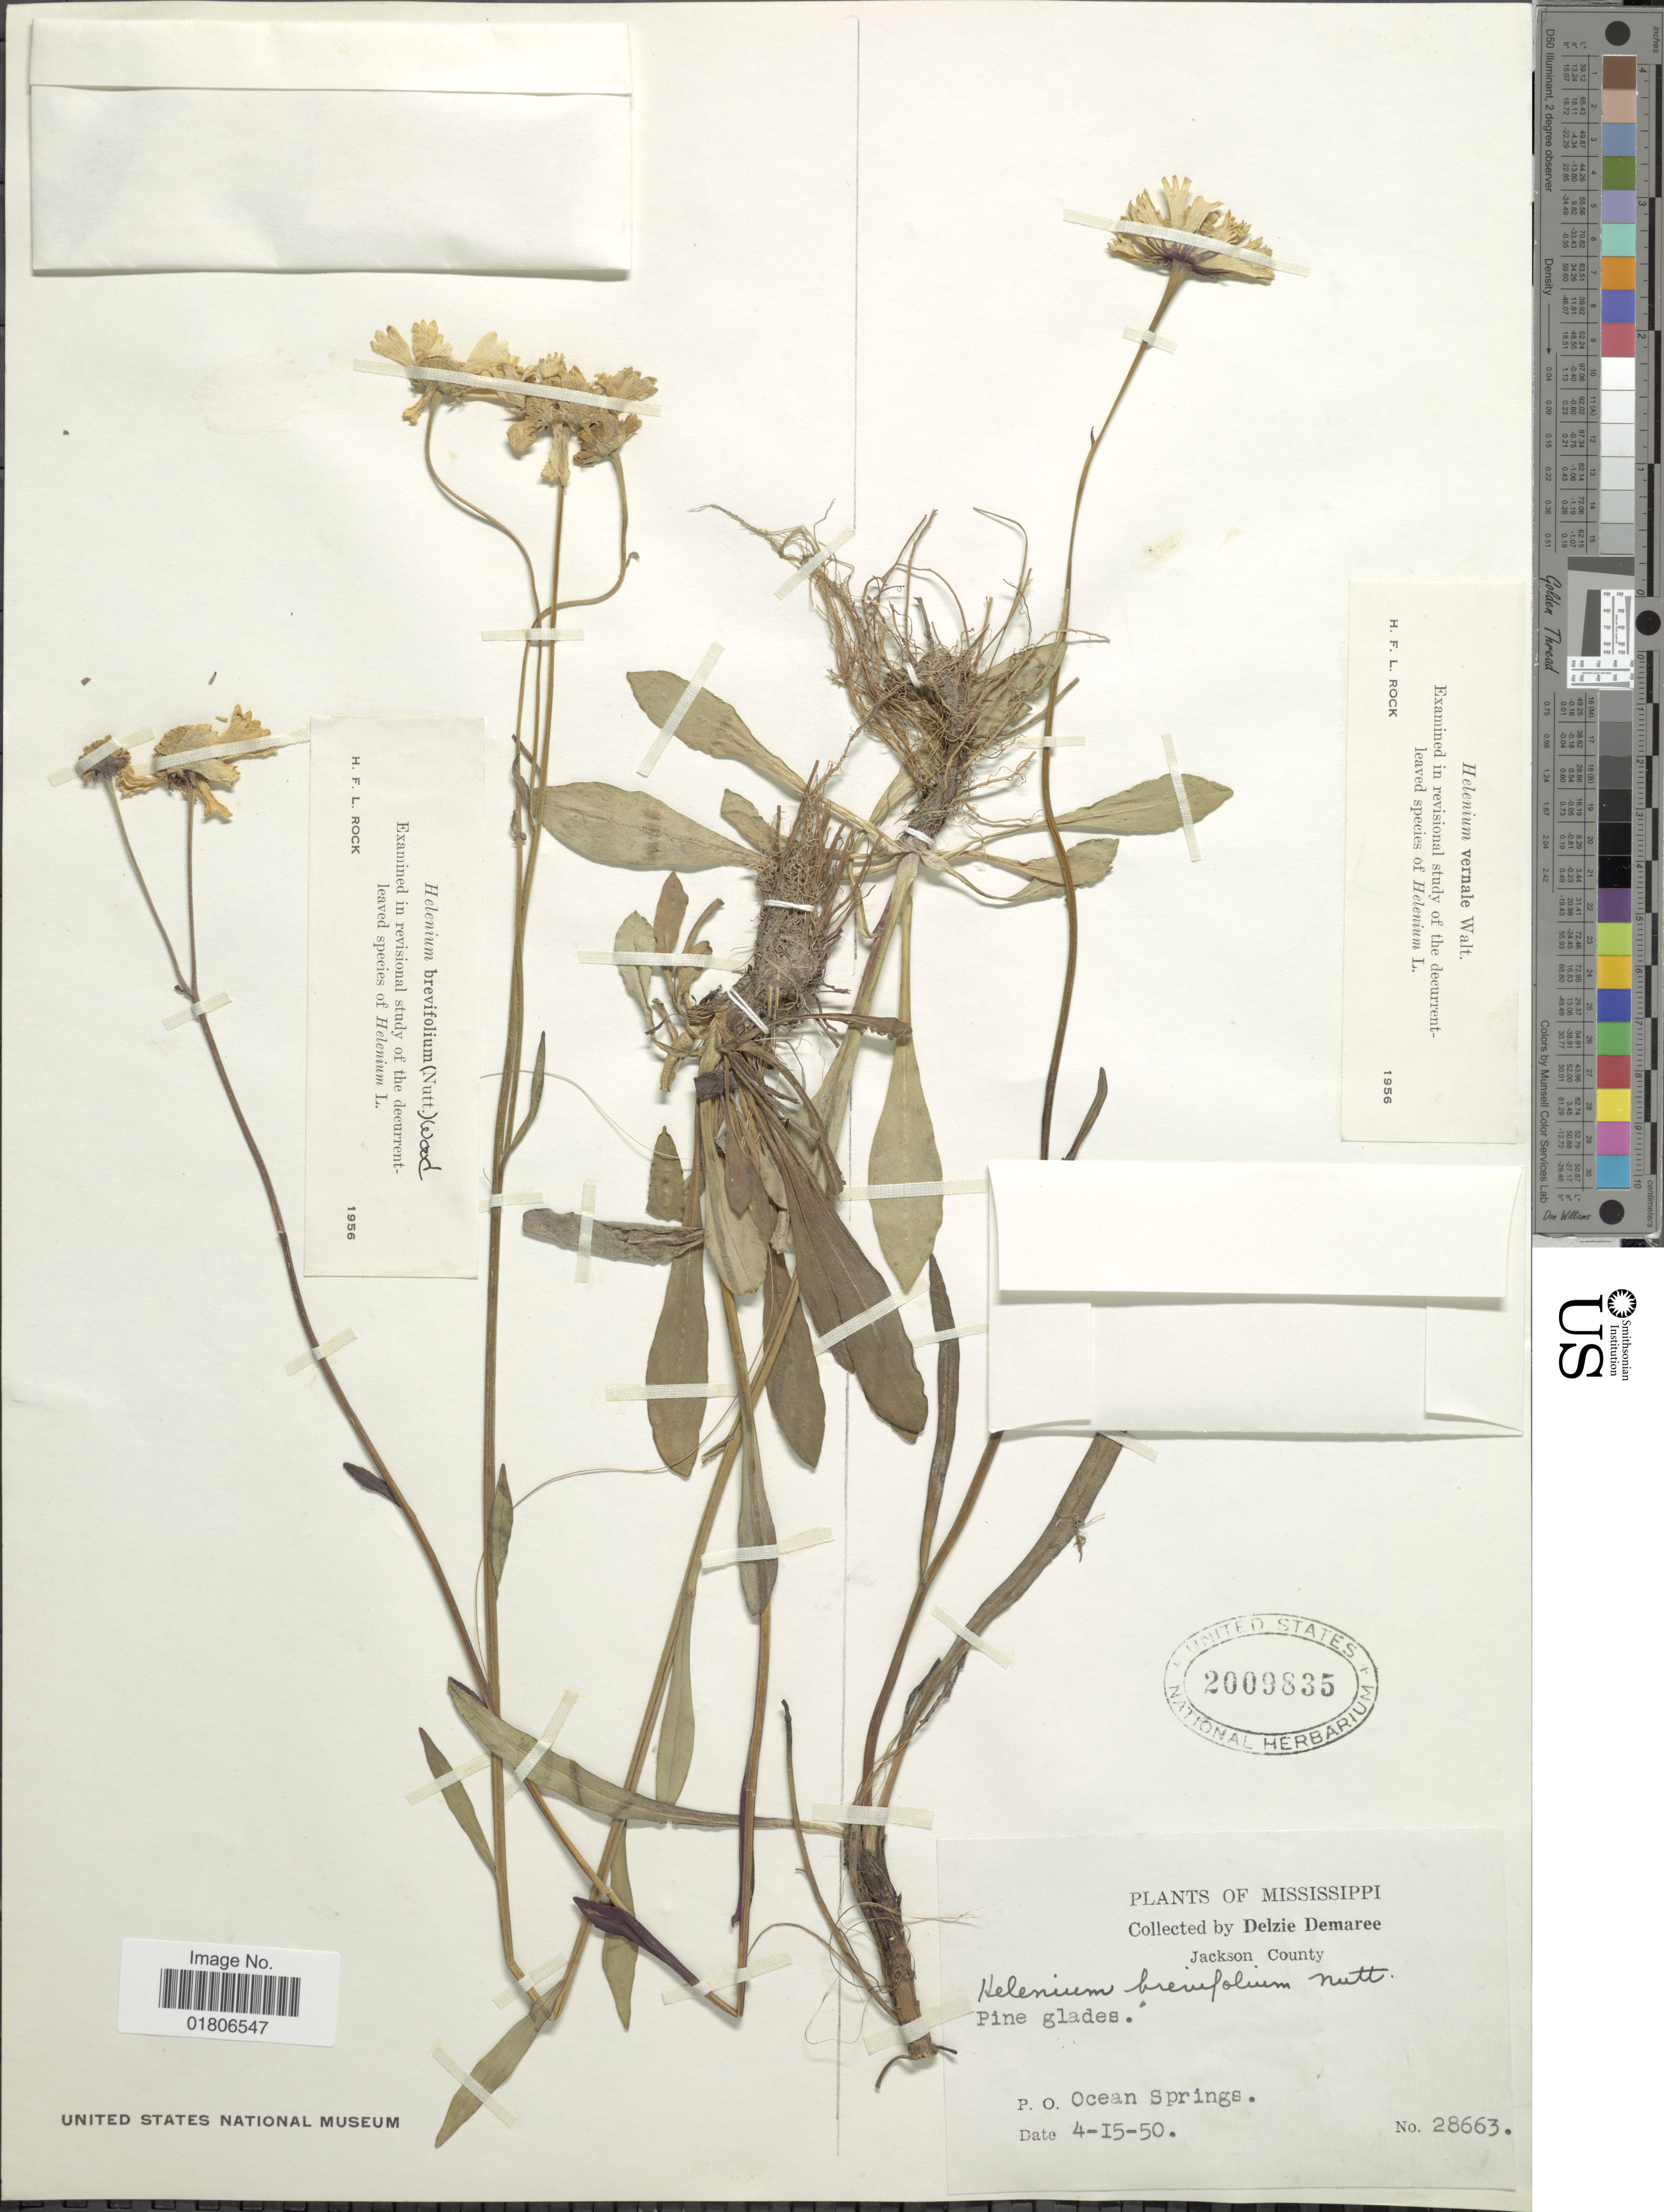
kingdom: Plantae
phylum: Tracheophyta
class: Magnoliopsida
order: Asterales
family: Asteraceae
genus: Helenium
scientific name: Helenium vernale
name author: Walter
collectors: D. Demaree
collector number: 28663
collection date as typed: Transcribed d/m/y: 15/4/50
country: United States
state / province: Mississippi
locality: Jackson County. P. O. Ocean Springs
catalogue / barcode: US 2009835